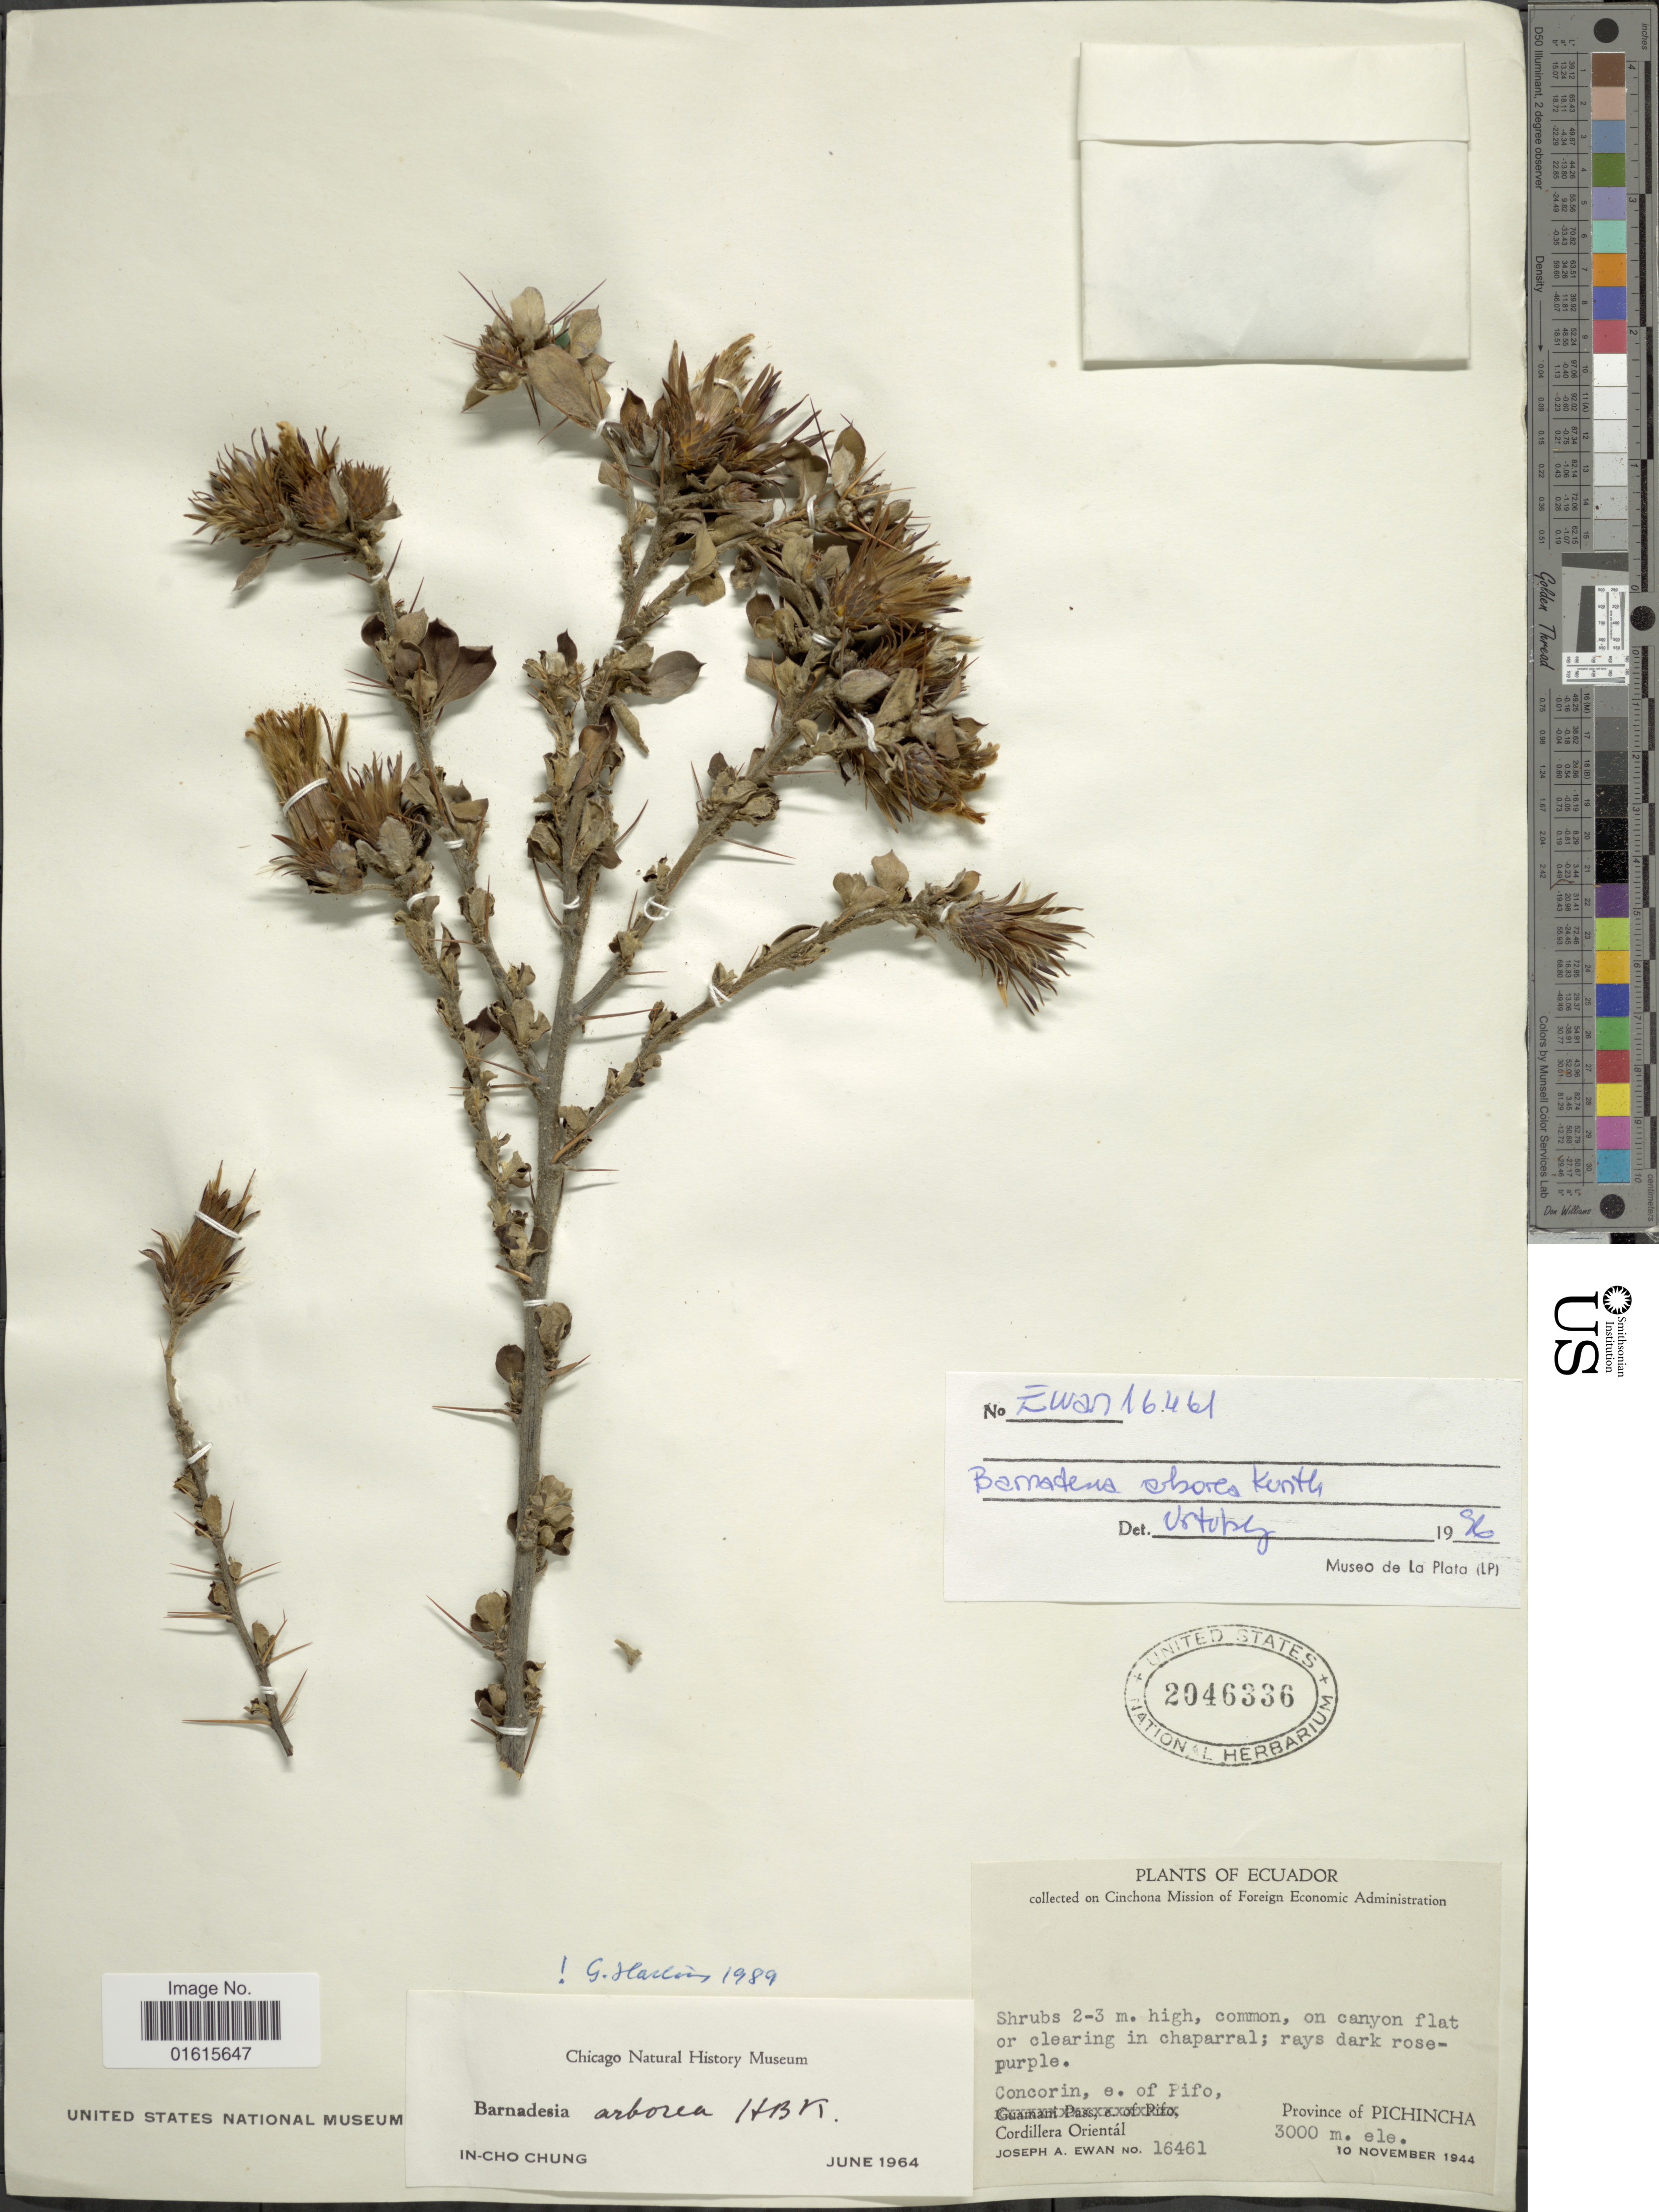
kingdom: Plantae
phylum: Tracheophyta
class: Magnoliopsida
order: Asterales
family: Asteraceae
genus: Barnadesia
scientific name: Barnadesia arborea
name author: Kunth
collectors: J. A. Ewan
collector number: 16461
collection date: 1944-11-10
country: Ecuador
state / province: Pichincha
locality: Concorin, e of Pifo, Cordillera Oriental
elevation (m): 3000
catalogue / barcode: US 2046336